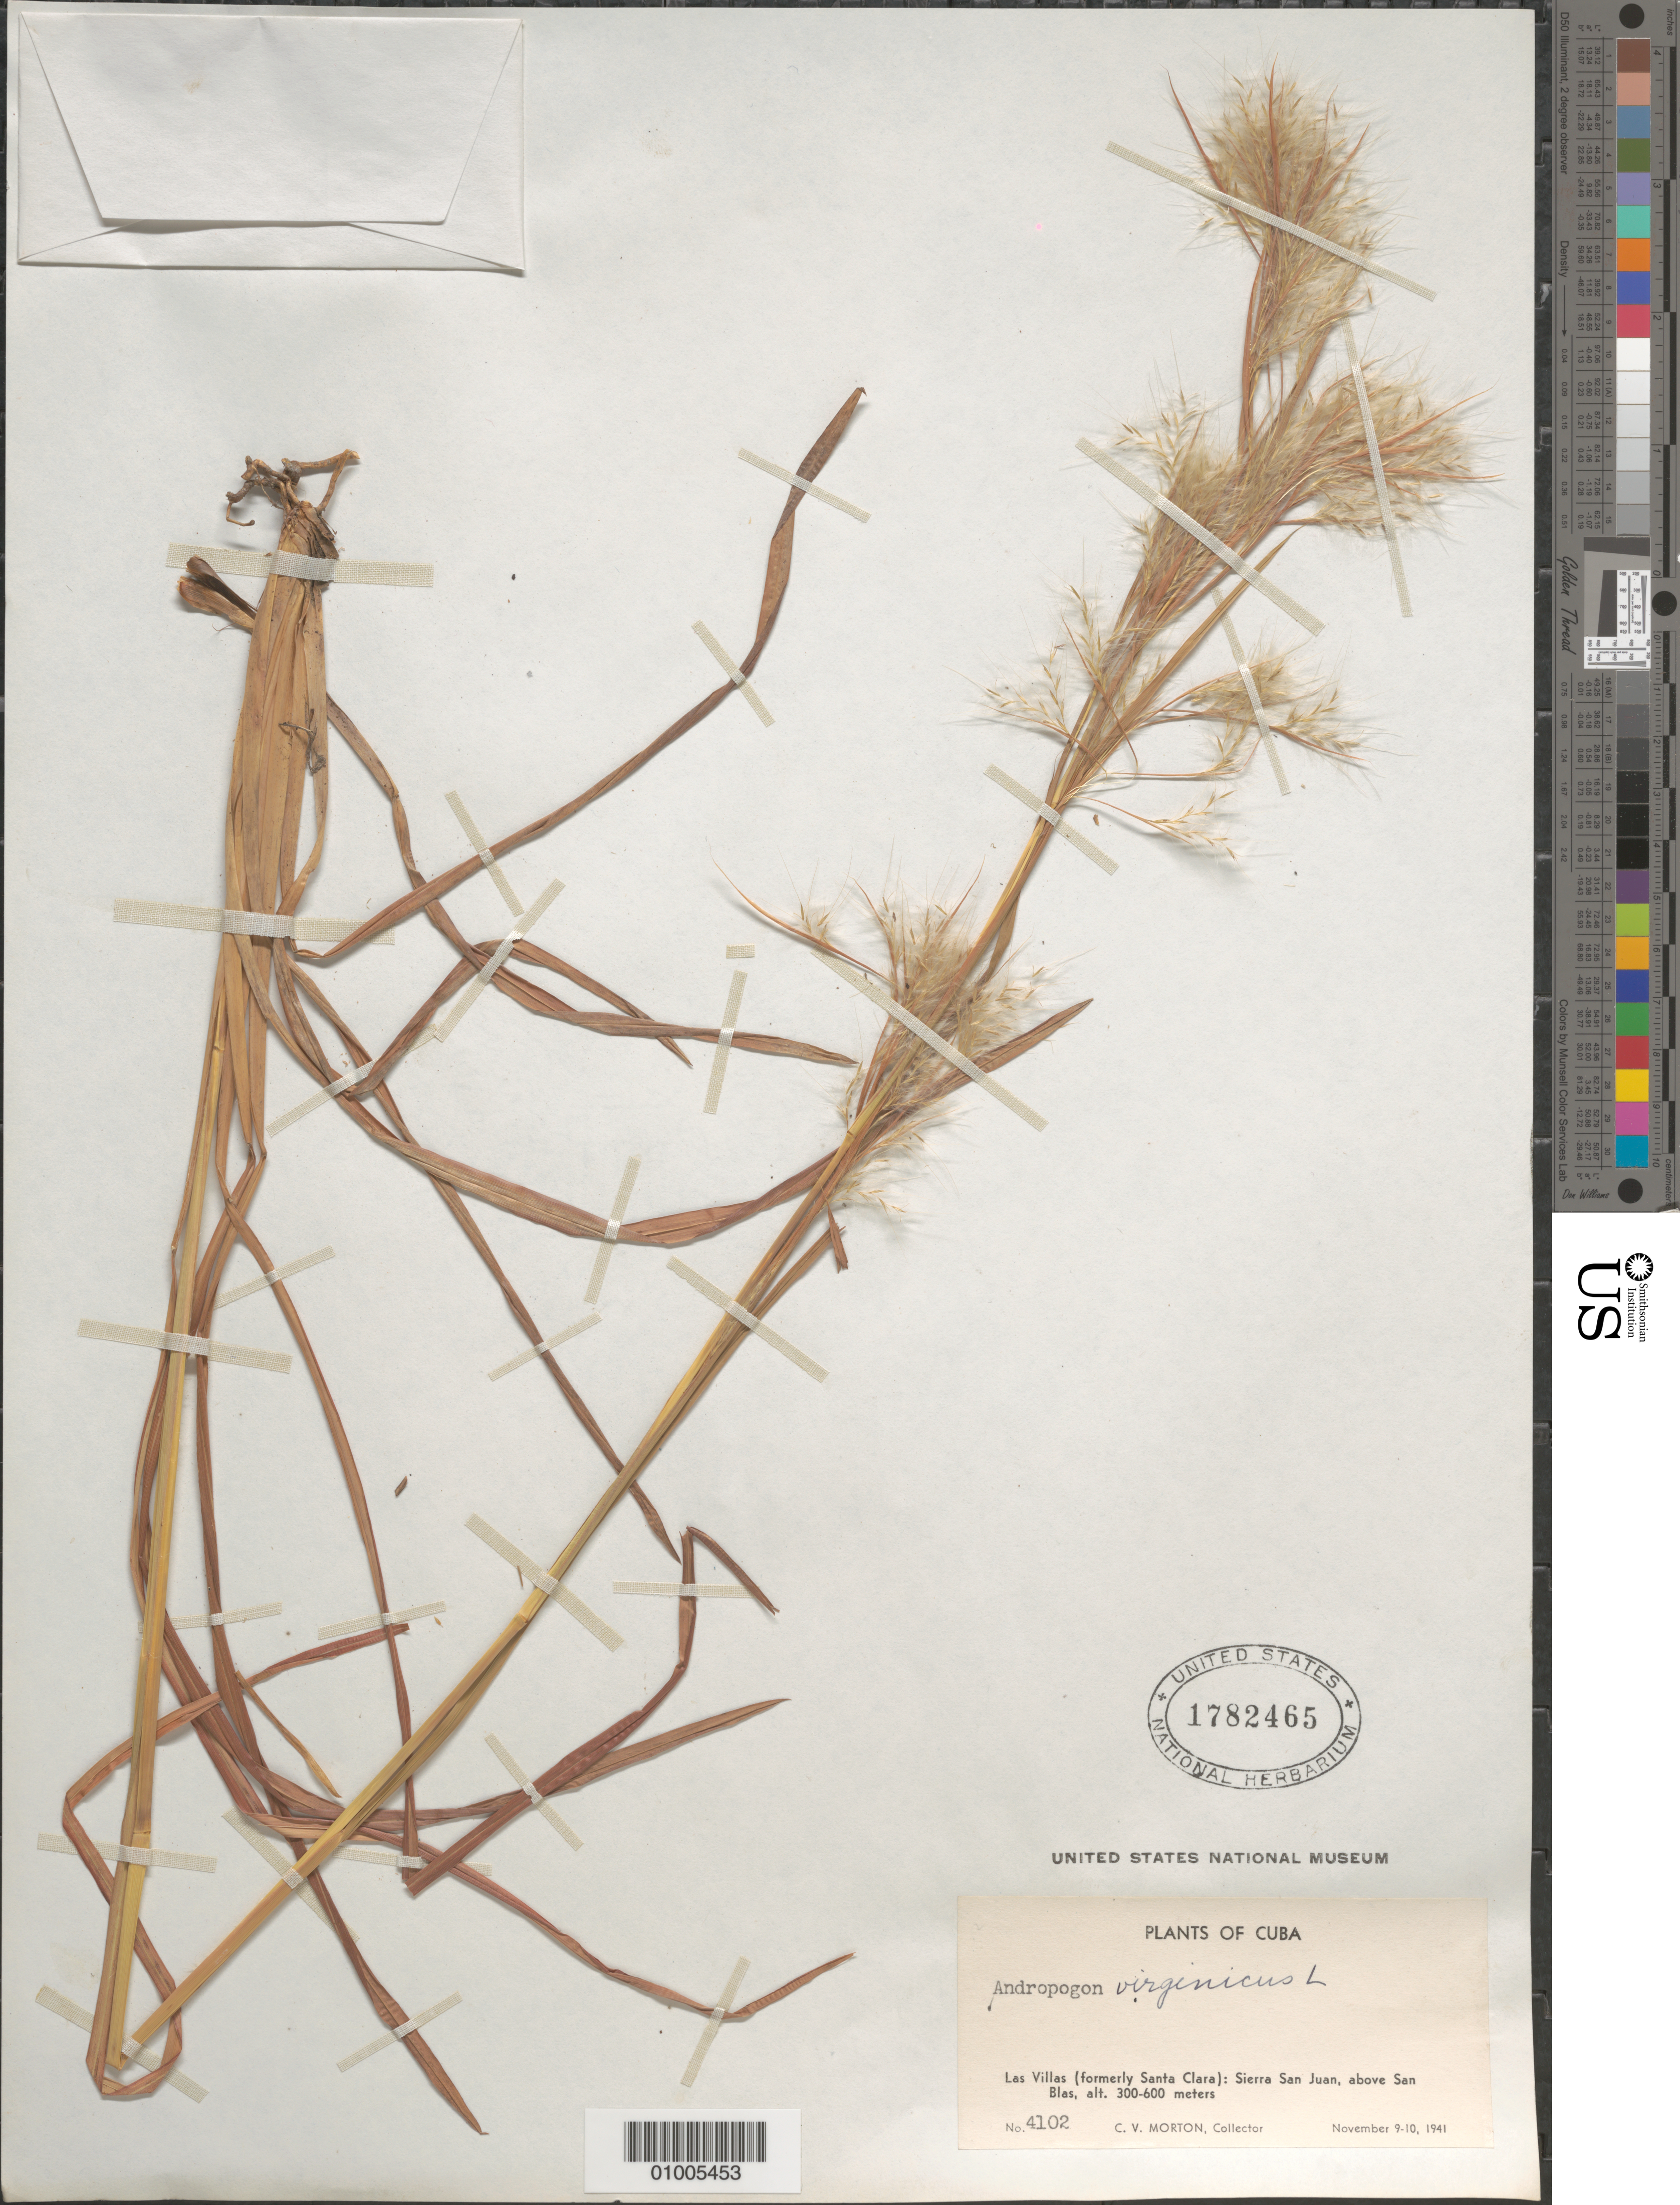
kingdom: Plantae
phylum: Tracheophyta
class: Liliopsida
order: Poales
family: Poaceae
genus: Andropogon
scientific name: Andropogon virginicus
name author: L.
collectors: C. V. Morton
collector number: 4102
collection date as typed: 09 Nov 1941 to 10 Nov 1941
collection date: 1941-11-09/1941-11-10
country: Cuba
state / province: Las Villas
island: Cuba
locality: Las Villas (formerly Santa Clara): Sierra San Juan, above San Blas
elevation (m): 300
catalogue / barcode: US 1782465